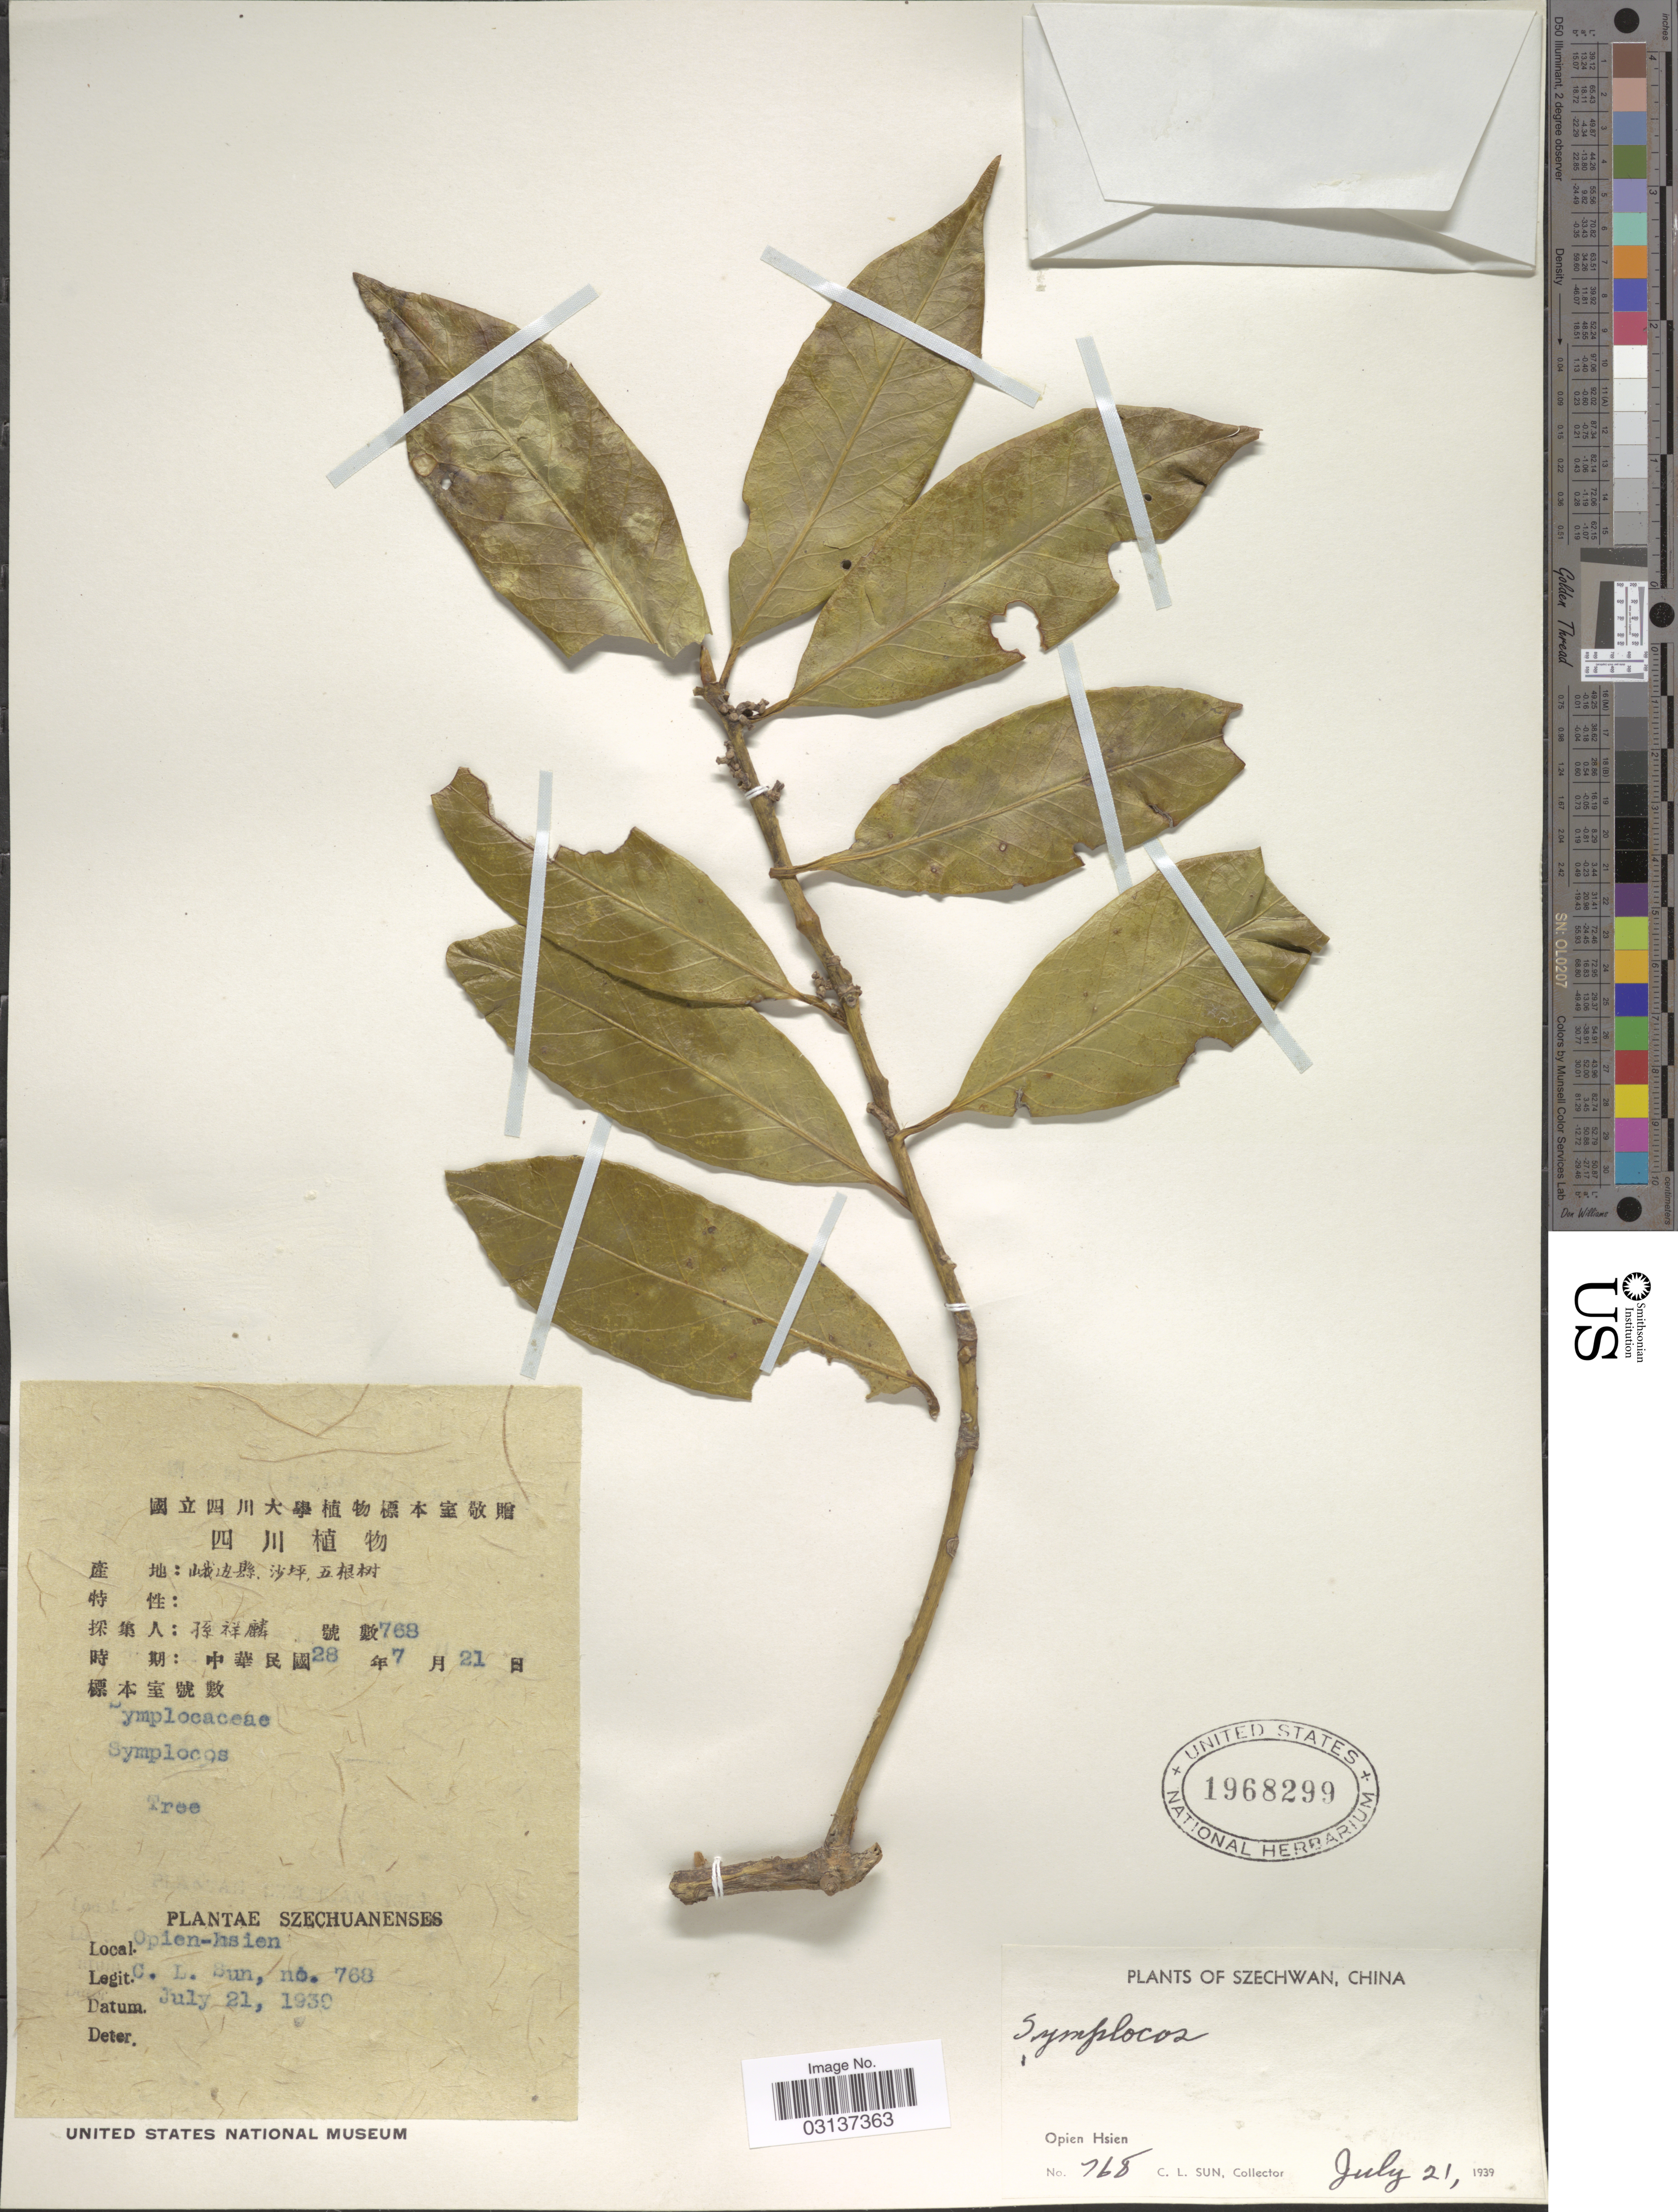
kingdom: Plantae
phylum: Tracheophyta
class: Magnoliopsida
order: Ericales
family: Symplocaceae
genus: Symplocos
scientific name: Symplocos sp.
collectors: C. Sun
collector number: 768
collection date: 1939-07-21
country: China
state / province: Sichuan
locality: Szechwan. Opien Hsien.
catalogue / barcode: US 1968299